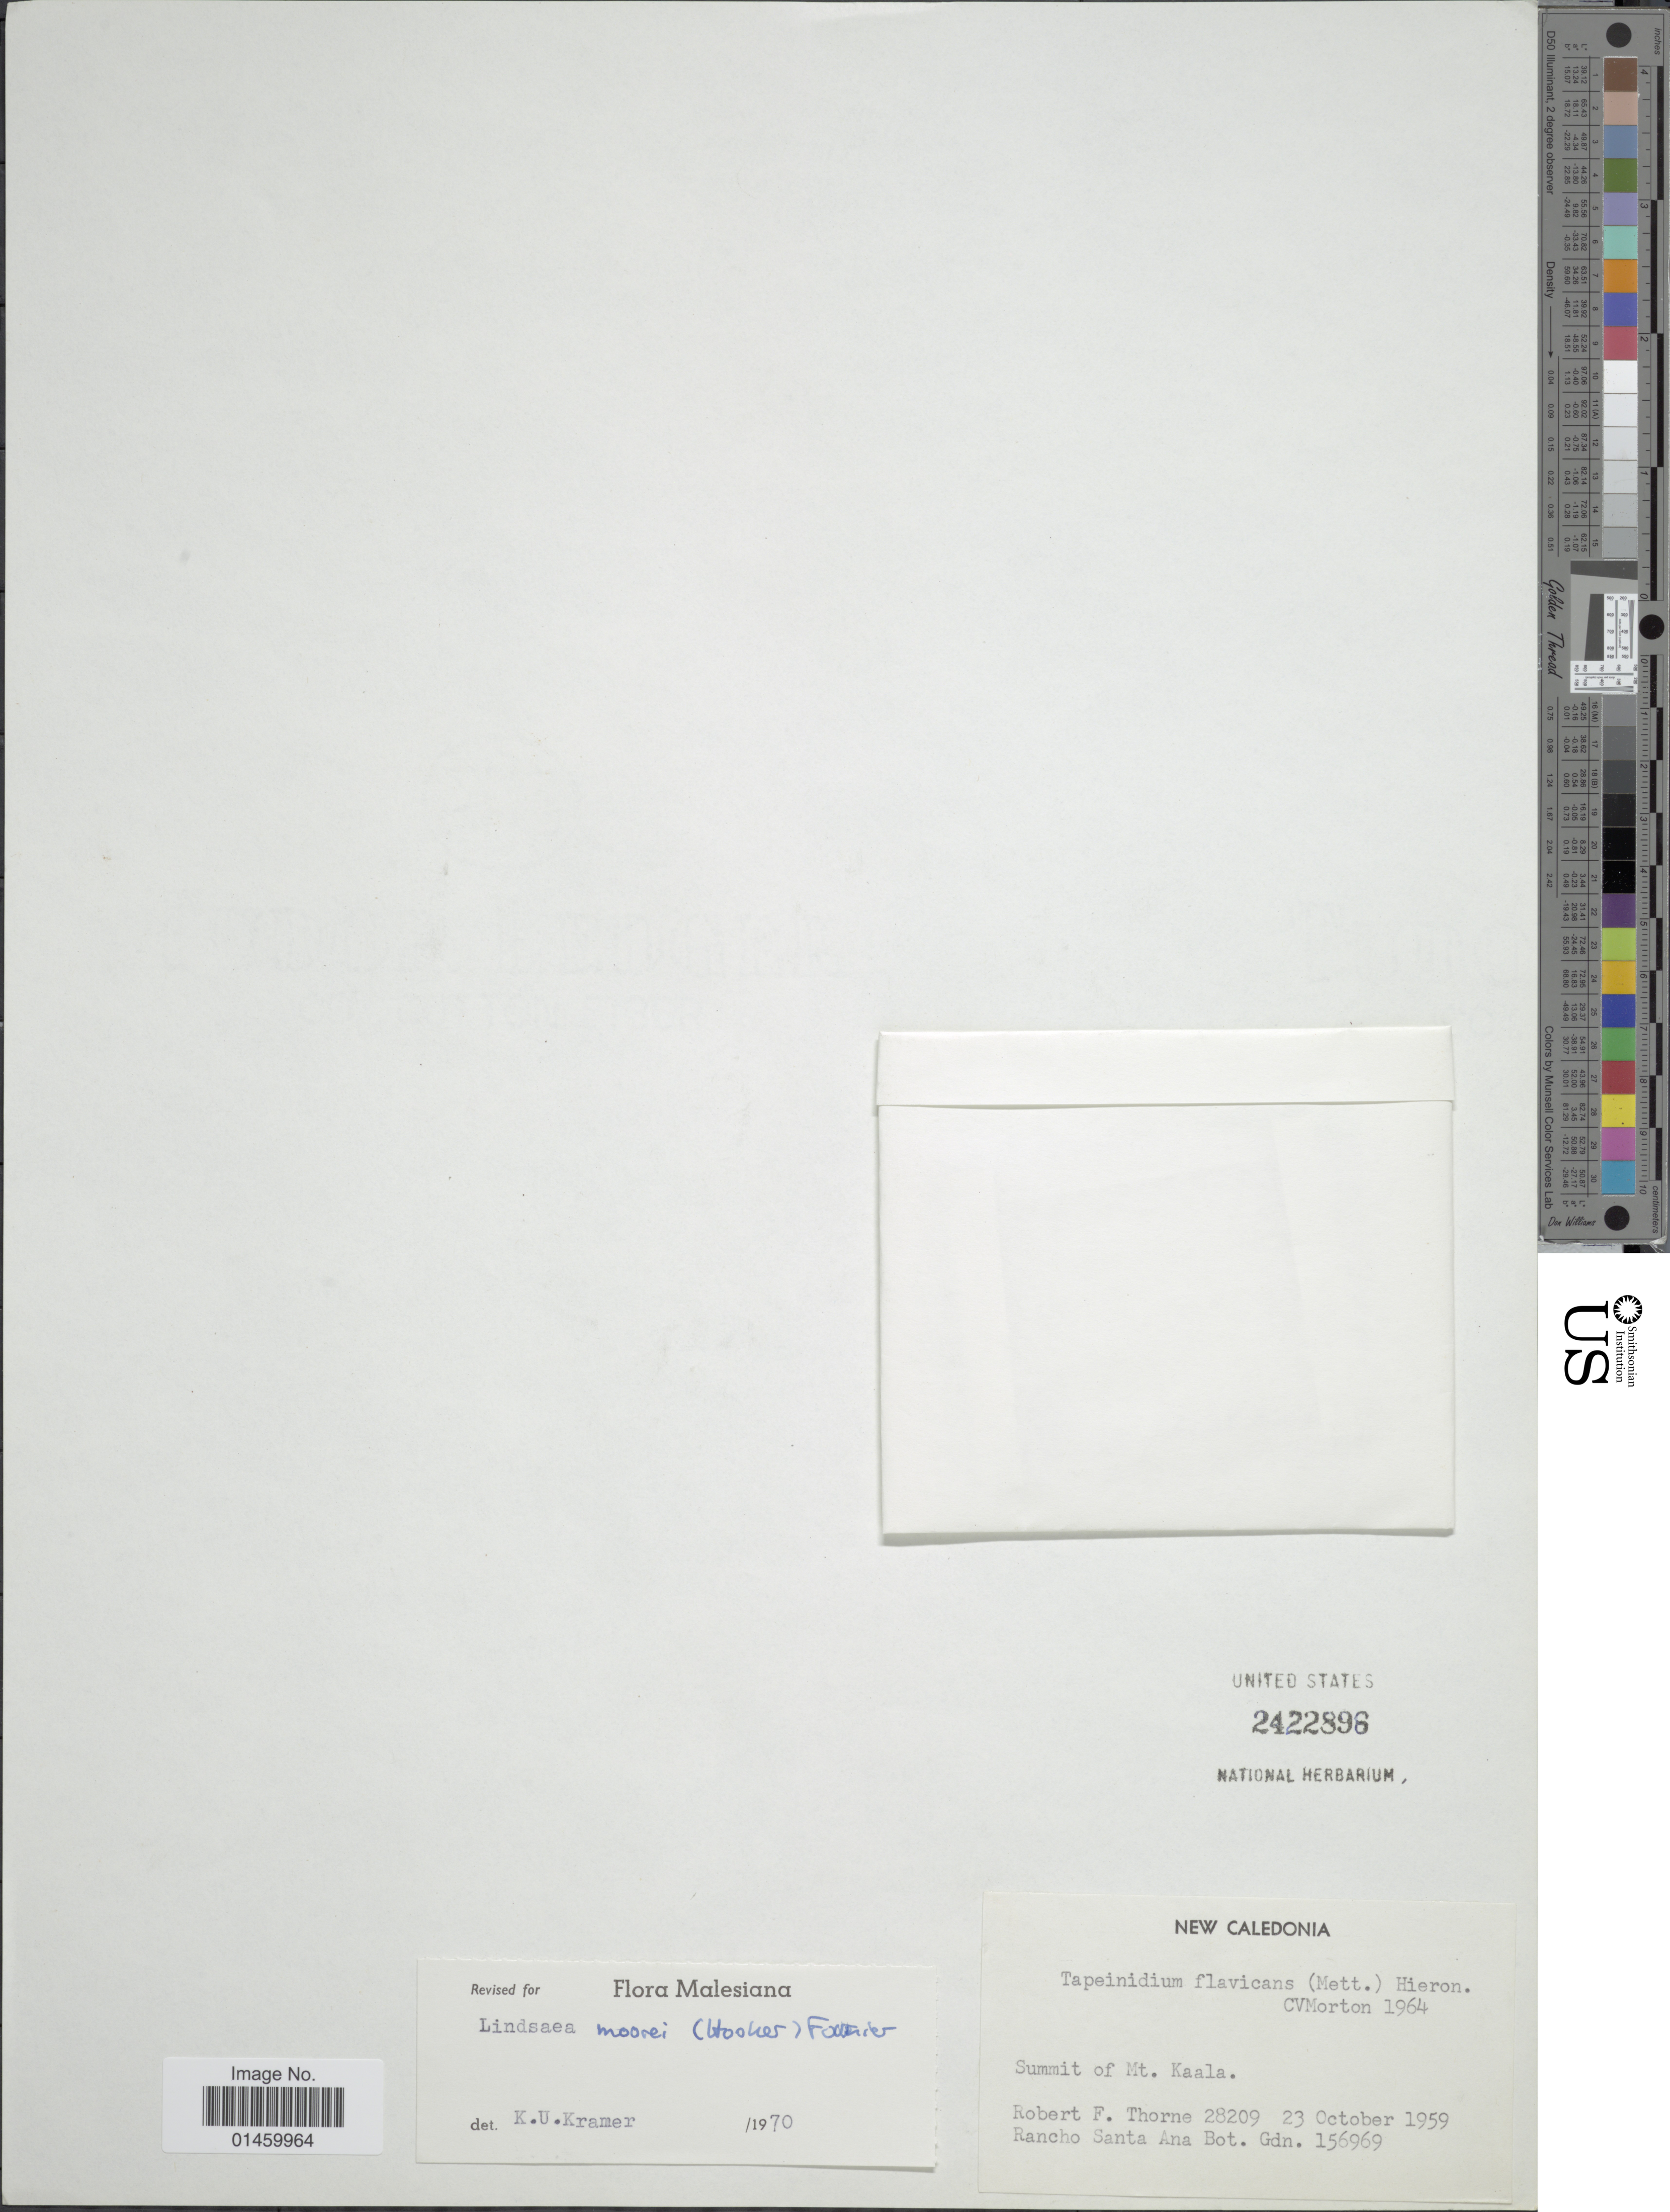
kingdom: Plantae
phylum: Tracheophyta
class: Polypodiopsida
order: Polypodiales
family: Lindsaeaceae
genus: Lindsaea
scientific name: Lindsaea moorei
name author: (Hook.) E. Fourn.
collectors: R. F. Thorne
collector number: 28209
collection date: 1959-10-23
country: New Caledonia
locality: Summit of Mt. Kaala.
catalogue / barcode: US 2422896